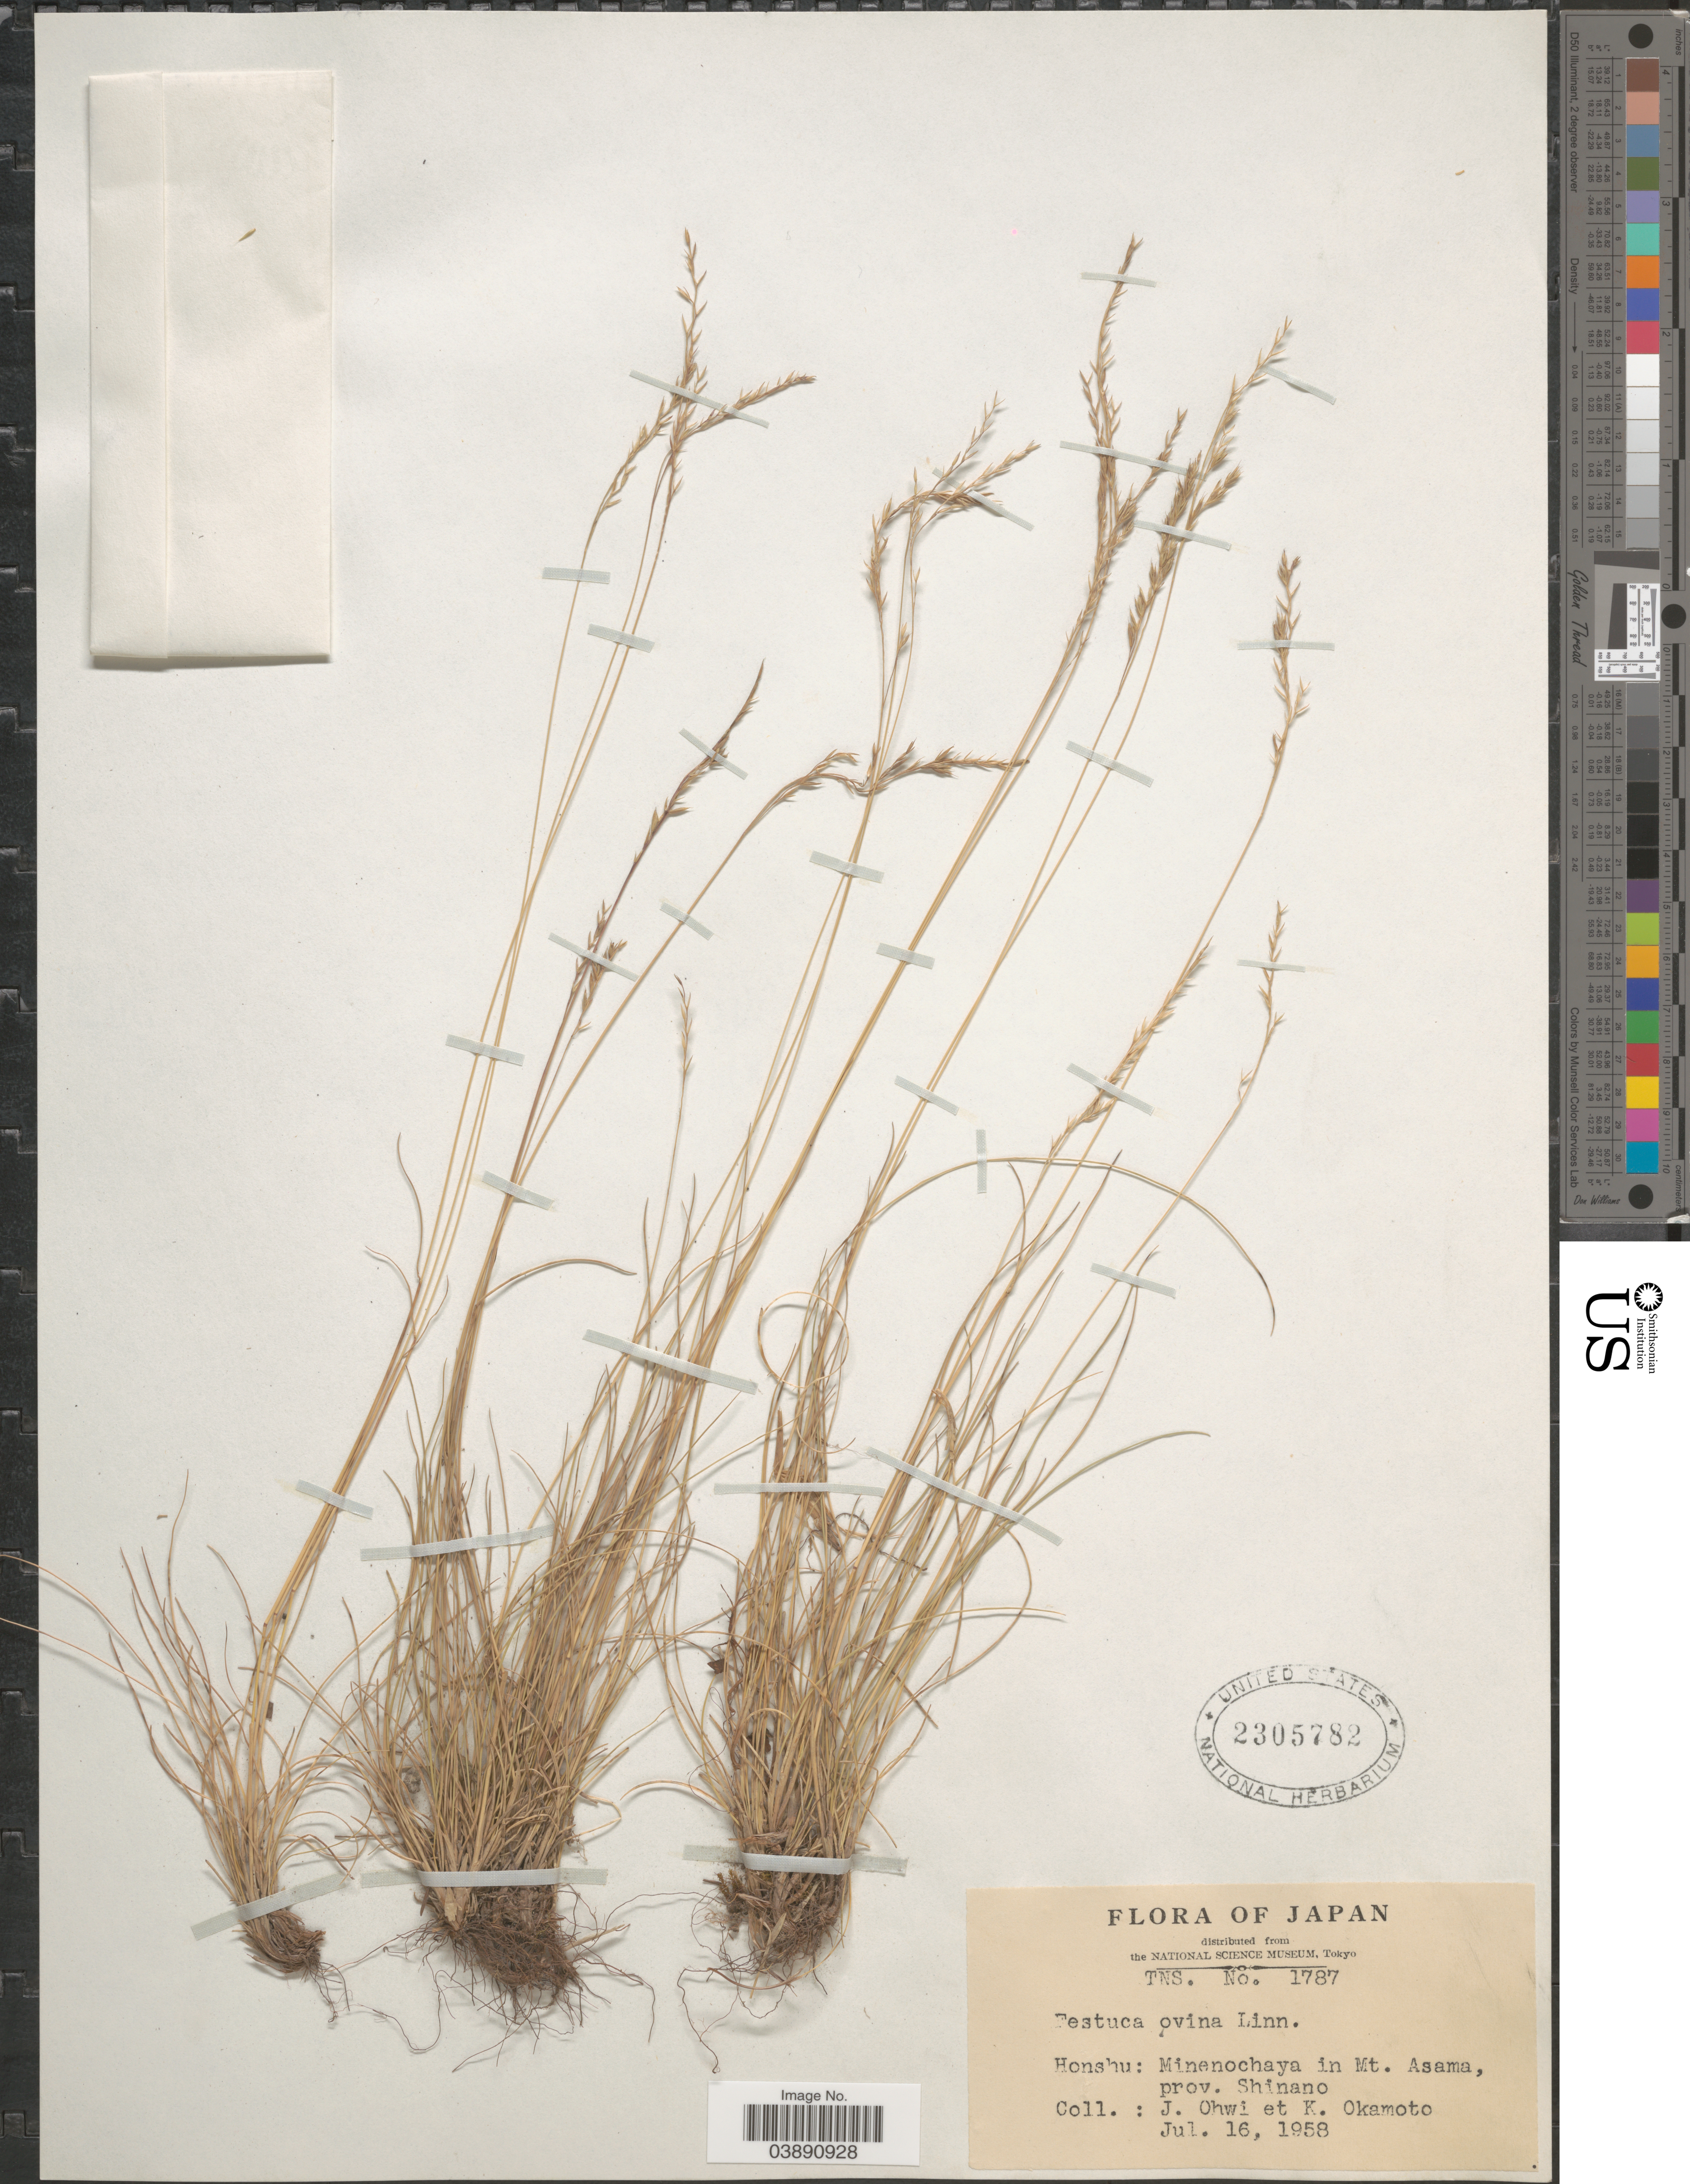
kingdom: Plantae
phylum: Tracheophyta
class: Liliopsida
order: Poales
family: Poaceae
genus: Festuca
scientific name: Festuca ovina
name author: L.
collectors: J. Ohwi & K. Okamoto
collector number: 1787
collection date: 1958-07-16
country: Japan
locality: Honshu: Minenochaya in Mt. Asama, prov. Shinano.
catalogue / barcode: US 2305782